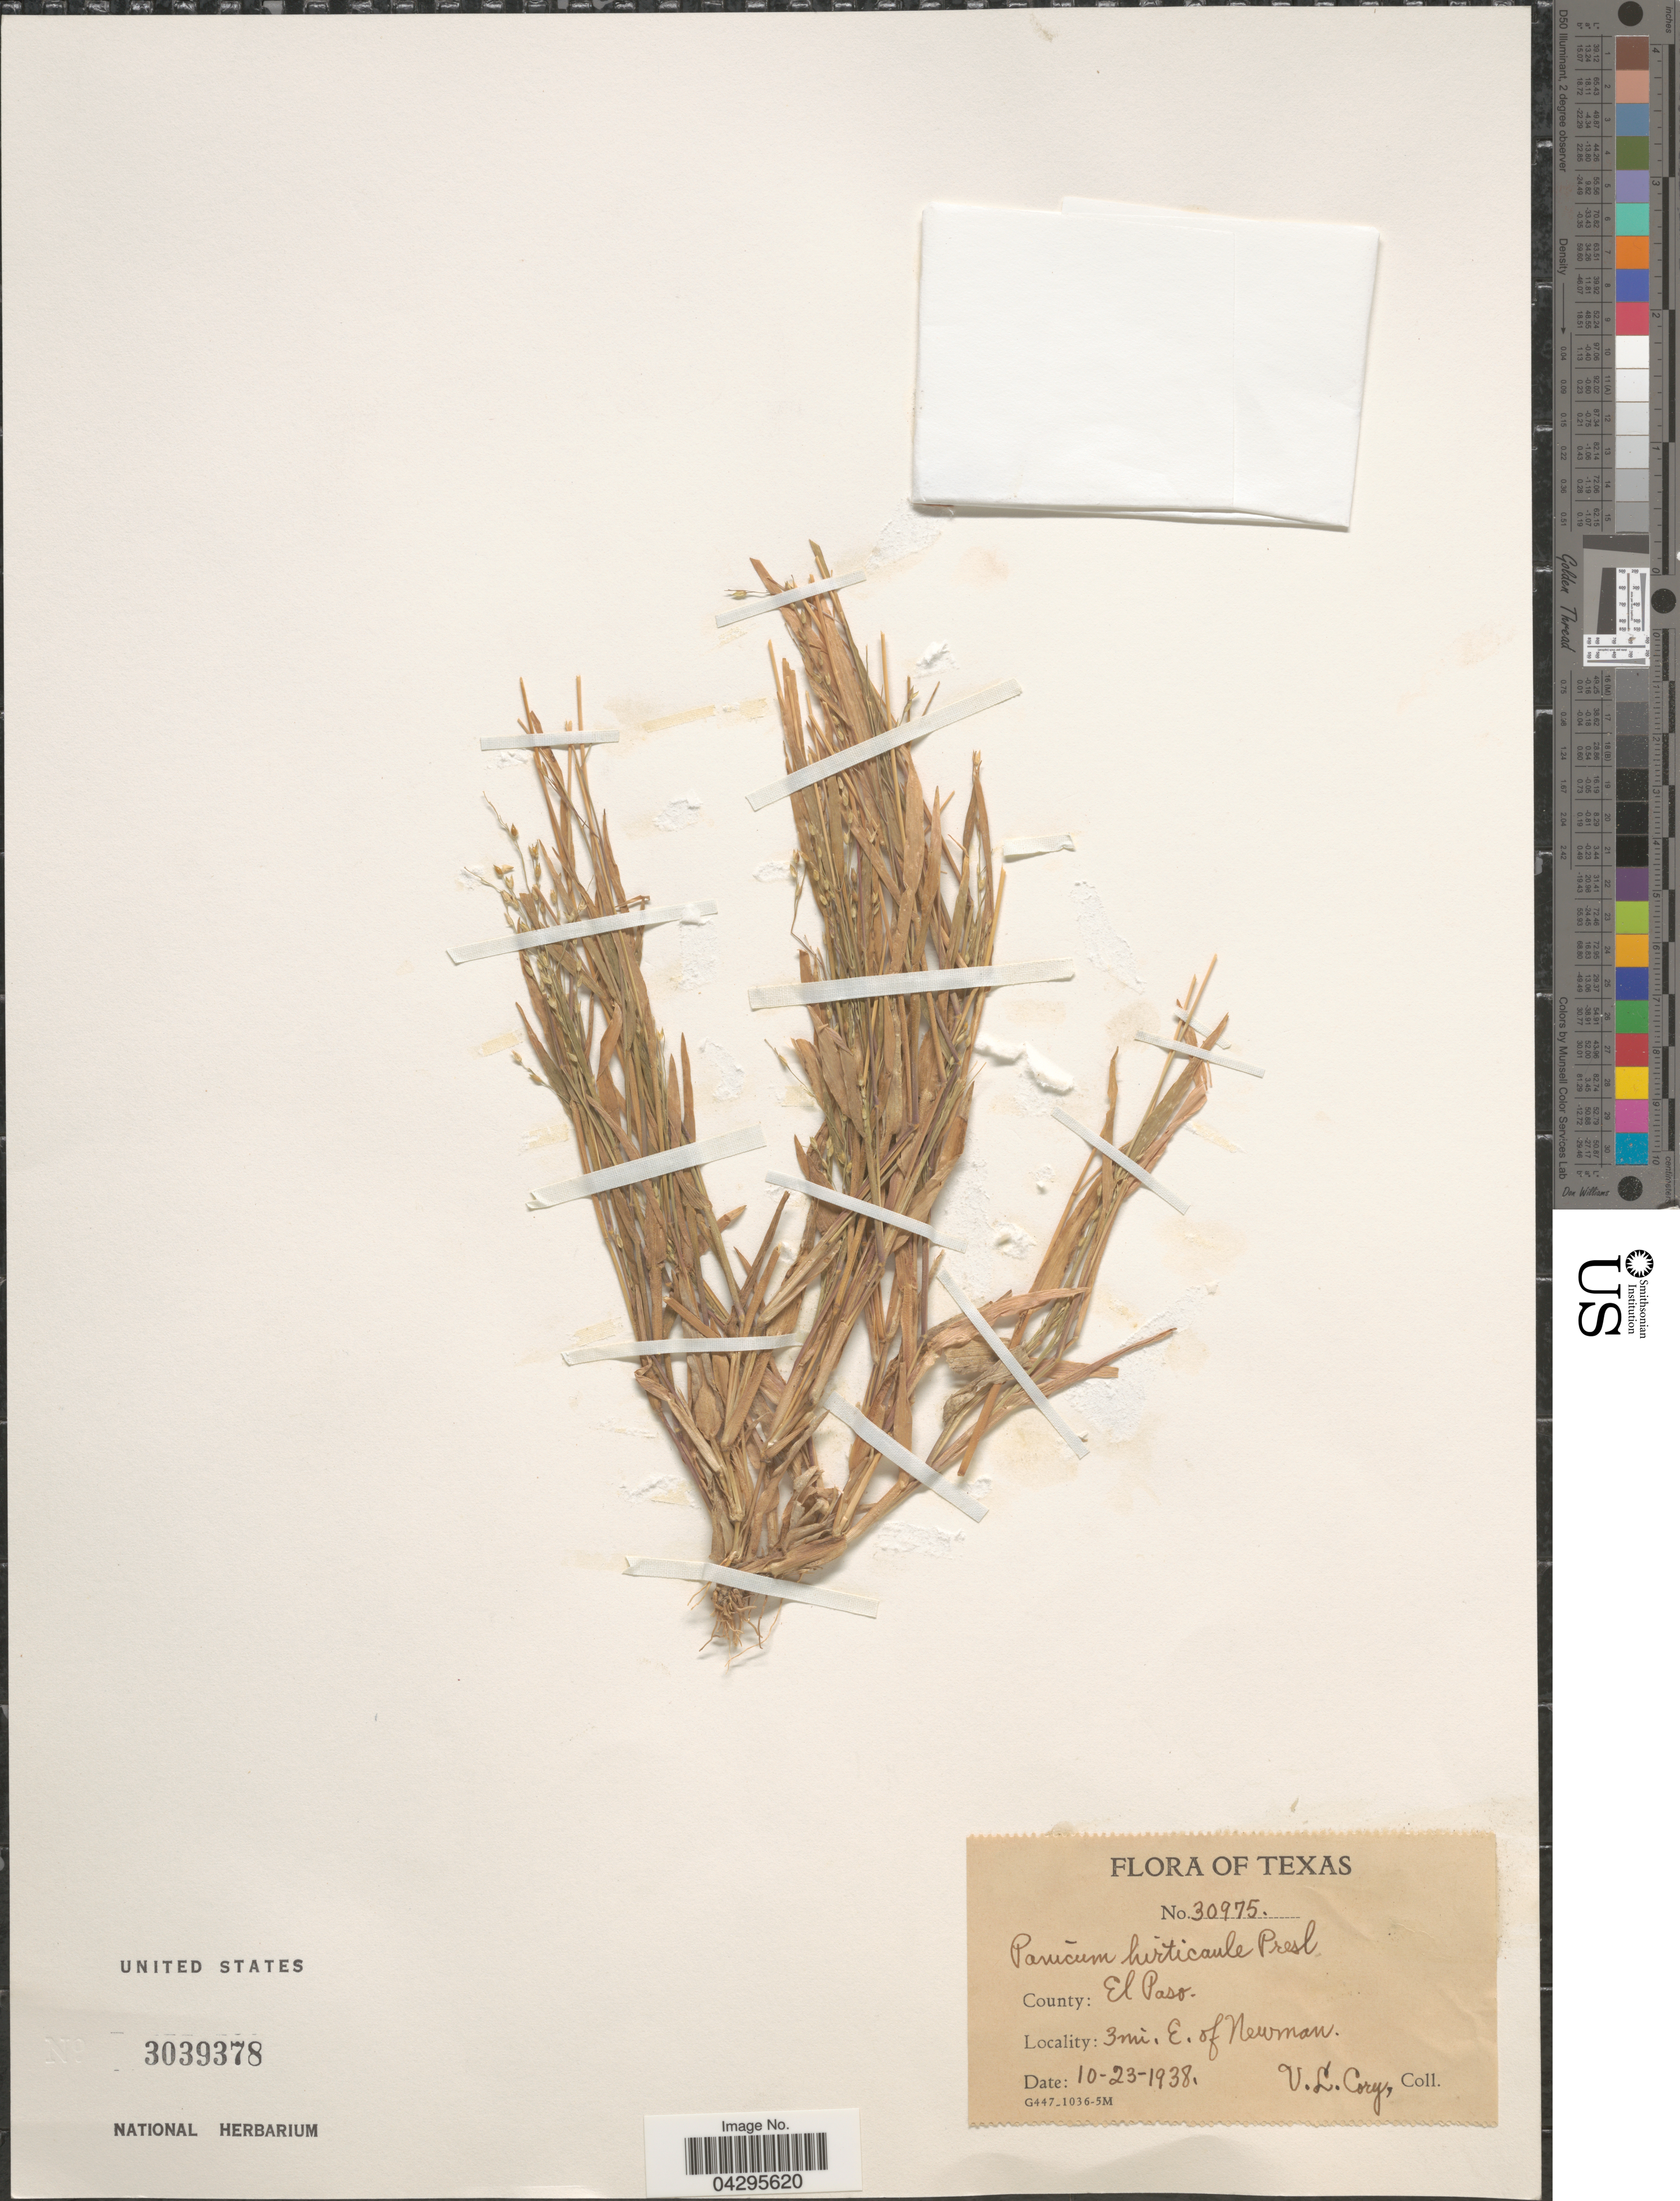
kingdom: Plantae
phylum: Tracheophyta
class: Liliopsida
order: Poales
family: Poaceae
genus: Panicum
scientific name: Panicum hirticaule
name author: J. Presl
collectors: V. Cory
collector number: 30975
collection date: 1938-10-23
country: United States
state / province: Texas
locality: County: El Paso. 3 mi. E. of Newman.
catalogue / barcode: US 3039378